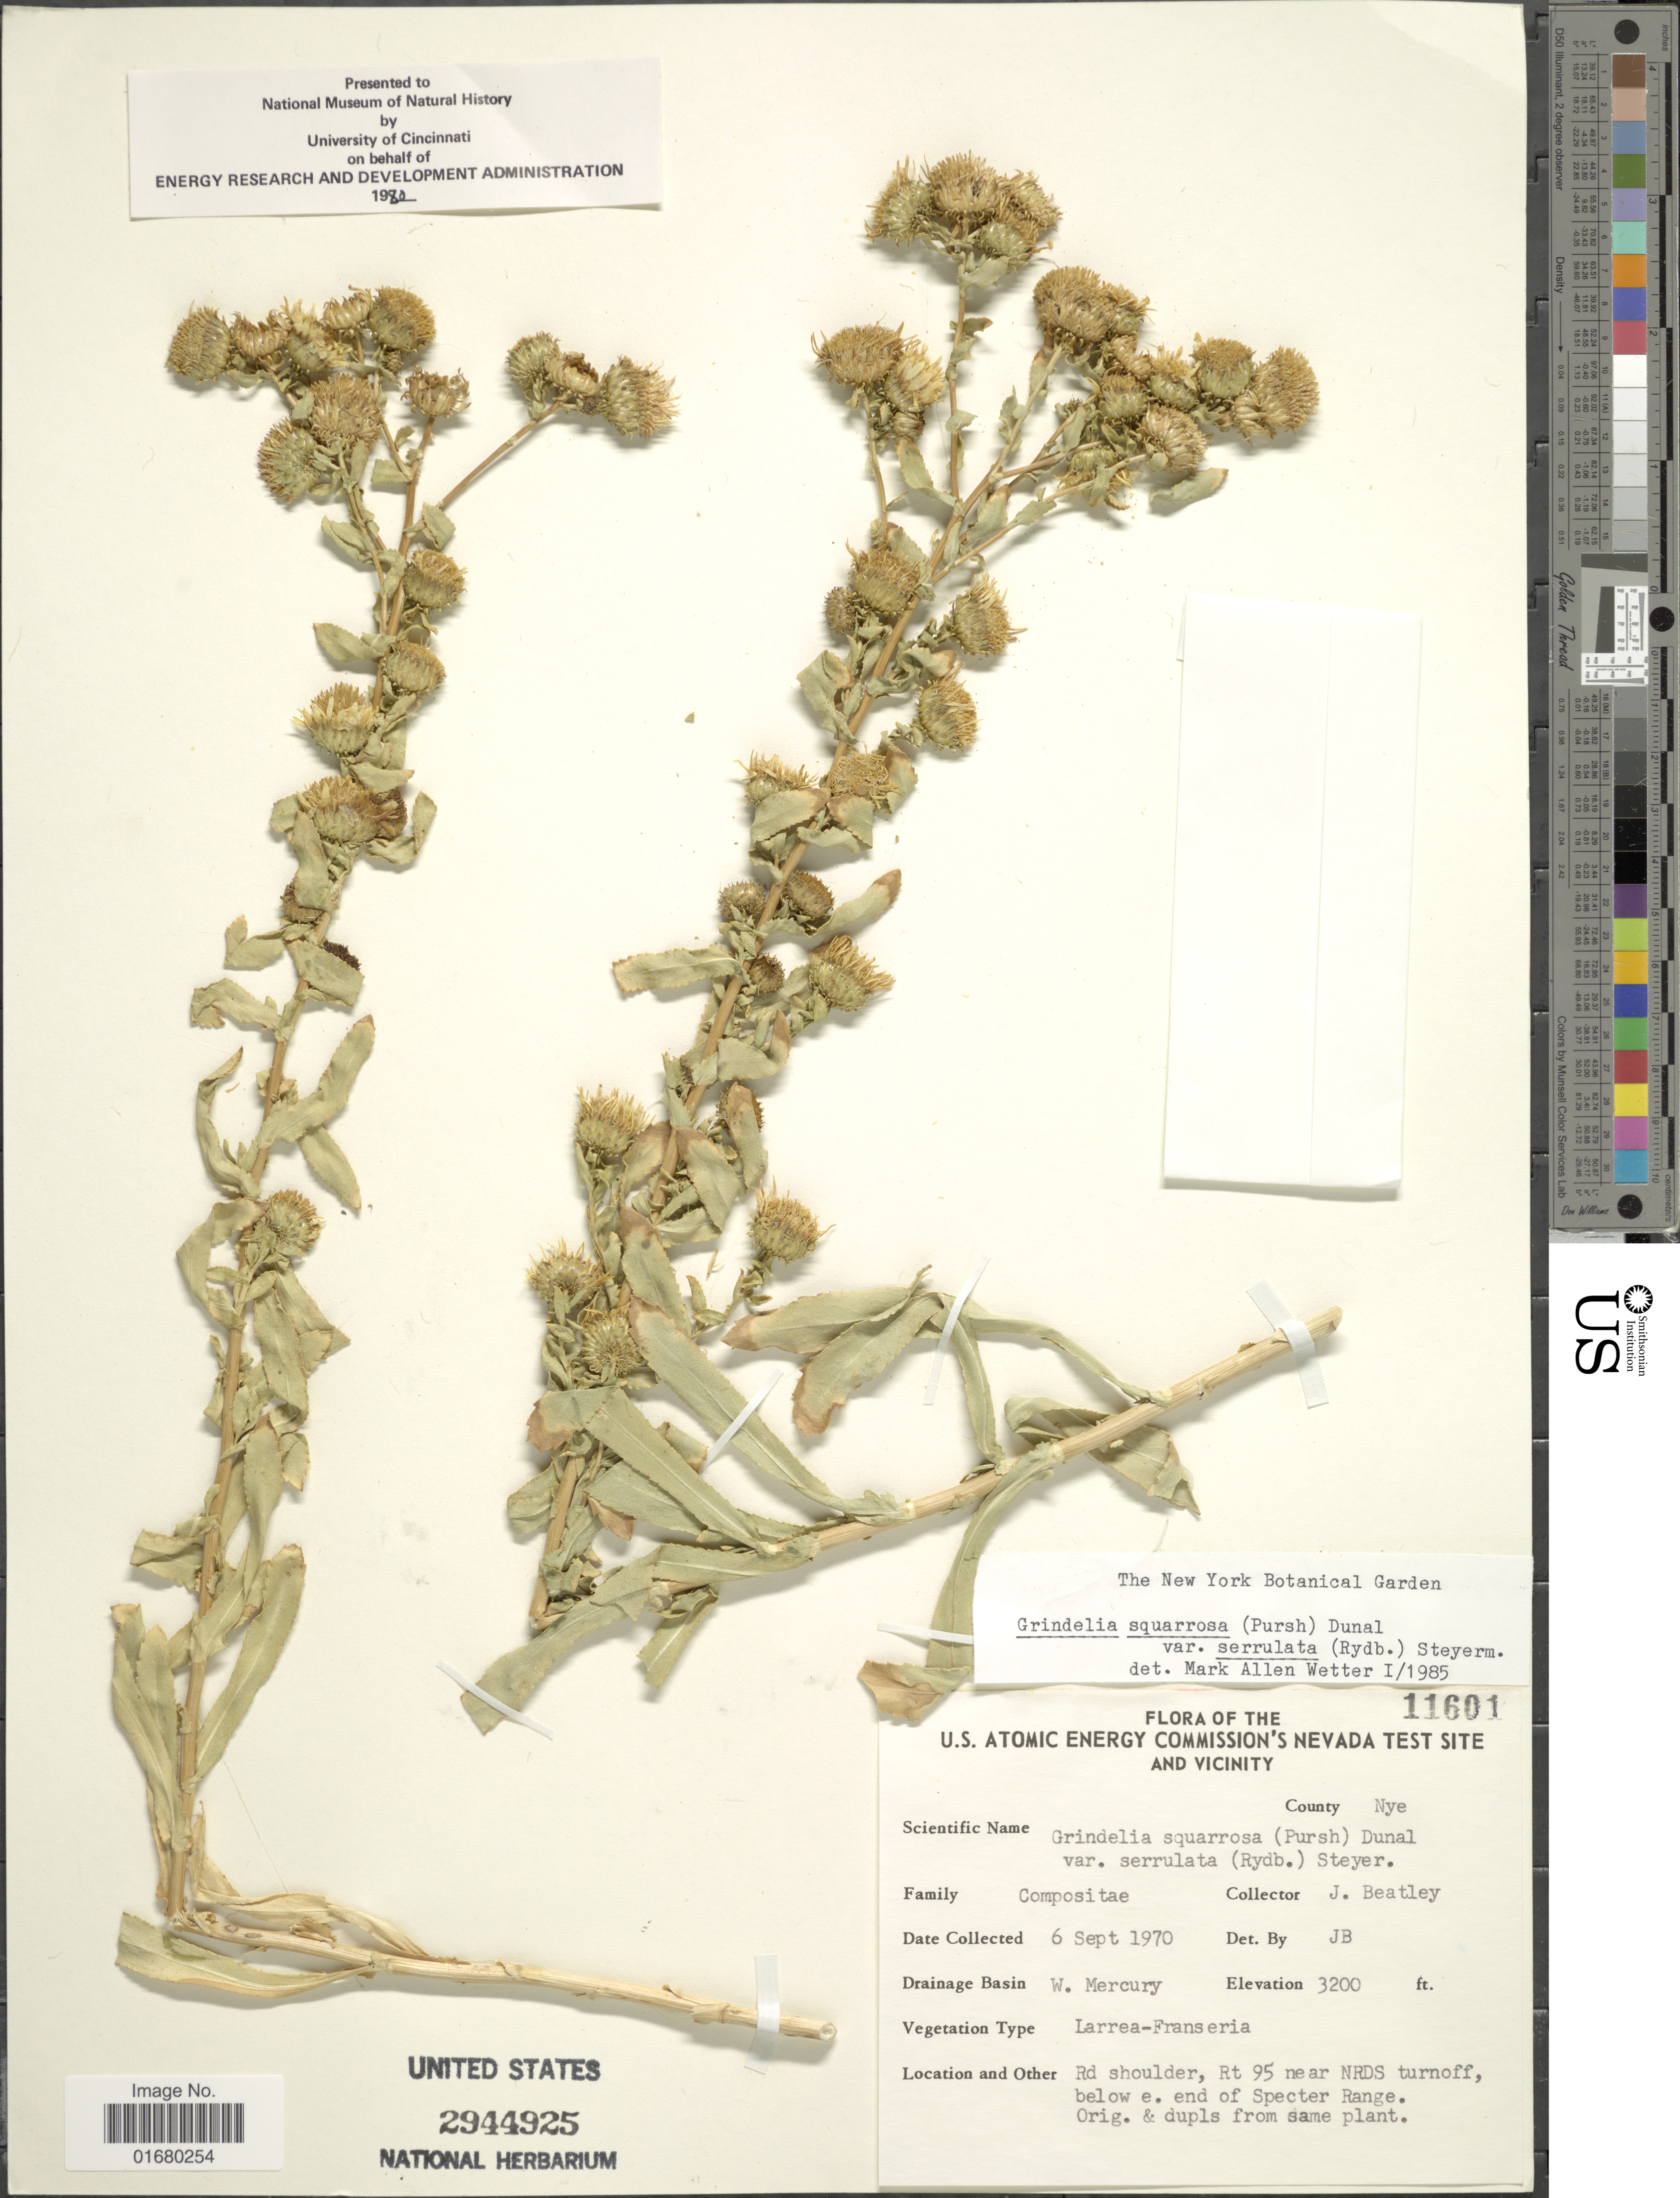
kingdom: Plantae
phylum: Tracheophyta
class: Magnoliopsida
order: Asterales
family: Asteraceae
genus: Grindelia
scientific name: Grindelia squarrosa var. serrulata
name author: (Rydb.) Steyerm.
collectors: J. C. Beatley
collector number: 11601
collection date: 1970-09-06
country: United States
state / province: Nevada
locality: U.S. Atomic Energy Commission's Nevada test site and Vicinity, Drainage Basin: W. Mercury, Rd. shoulders, Rt. 95 near NRDS turnoff, below e. end of Specter Range, Orig. & dupls from some plant, County ; Nye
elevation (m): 975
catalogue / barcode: US 2944925